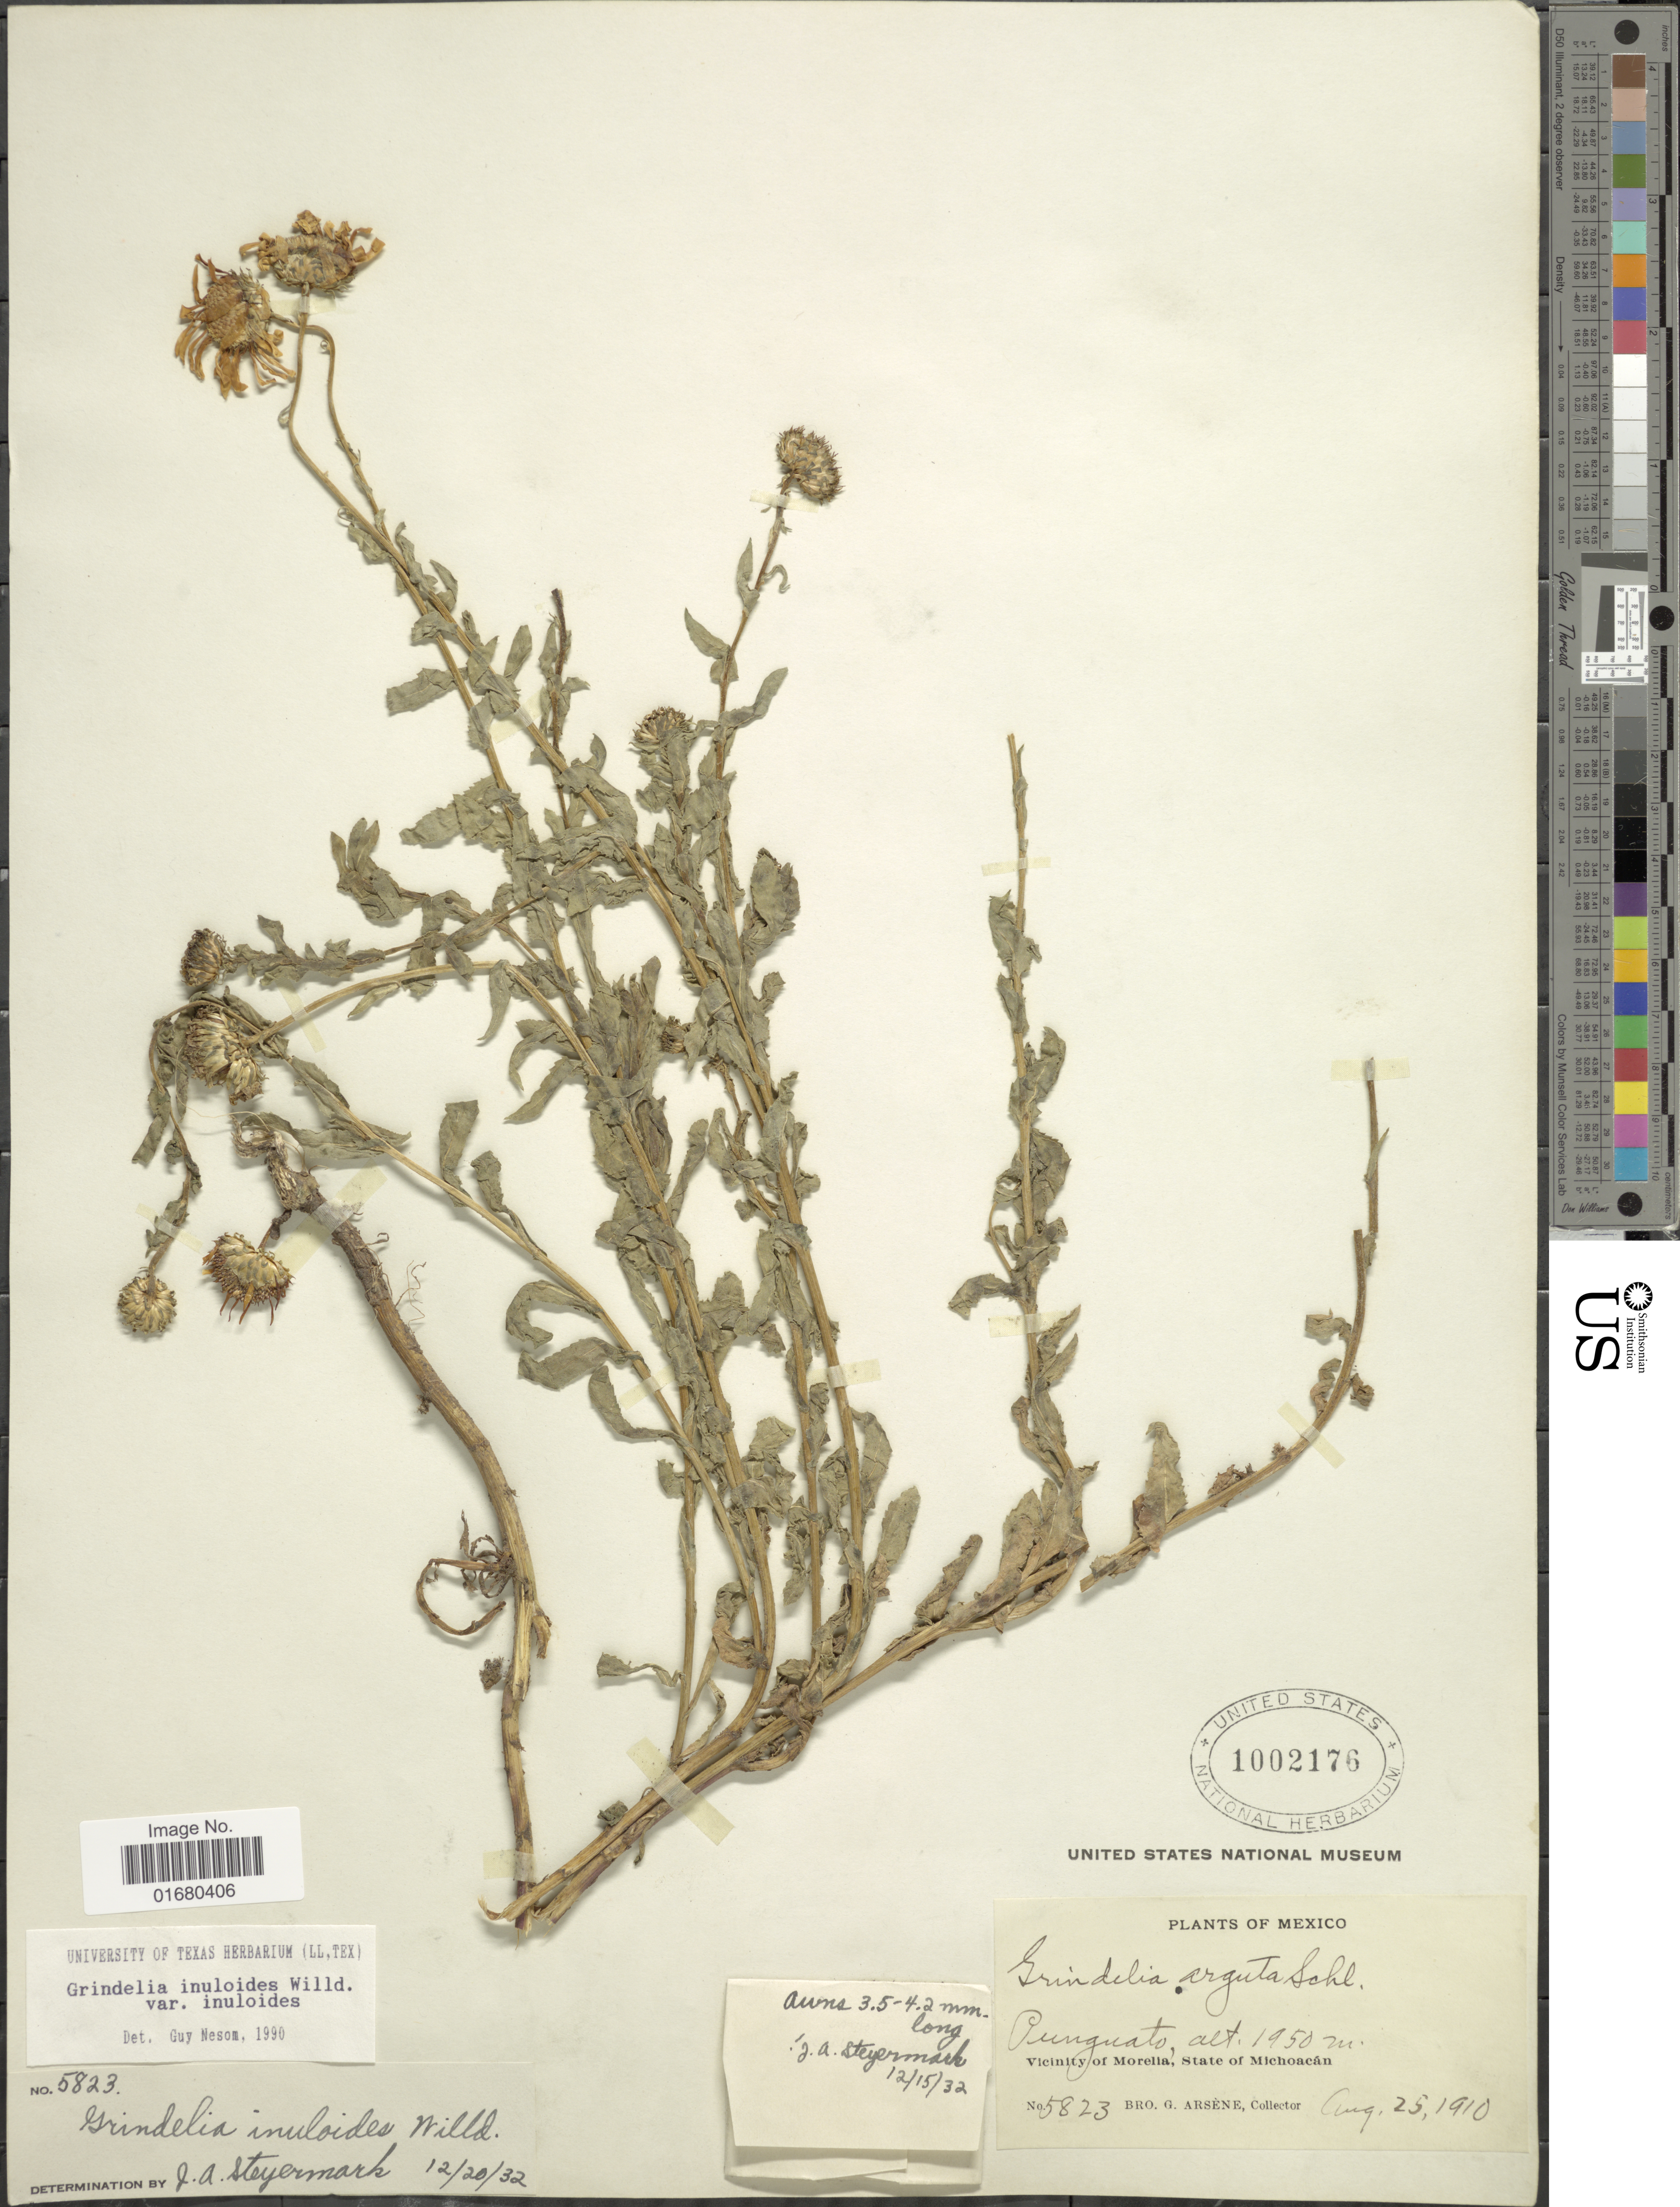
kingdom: Plantae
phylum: Tracheophyta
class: Magnoliopsida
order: Asterales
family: Asteraceae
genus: Grindelia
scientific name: Grindelia inuloides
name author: Willd.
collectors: Bro. G. Arsène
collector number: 5823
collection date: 1910-08-25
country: Mexico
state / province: Michoacán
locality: Punguato, Vicinity of Morelia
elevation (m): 1950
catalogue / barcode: US 1002176